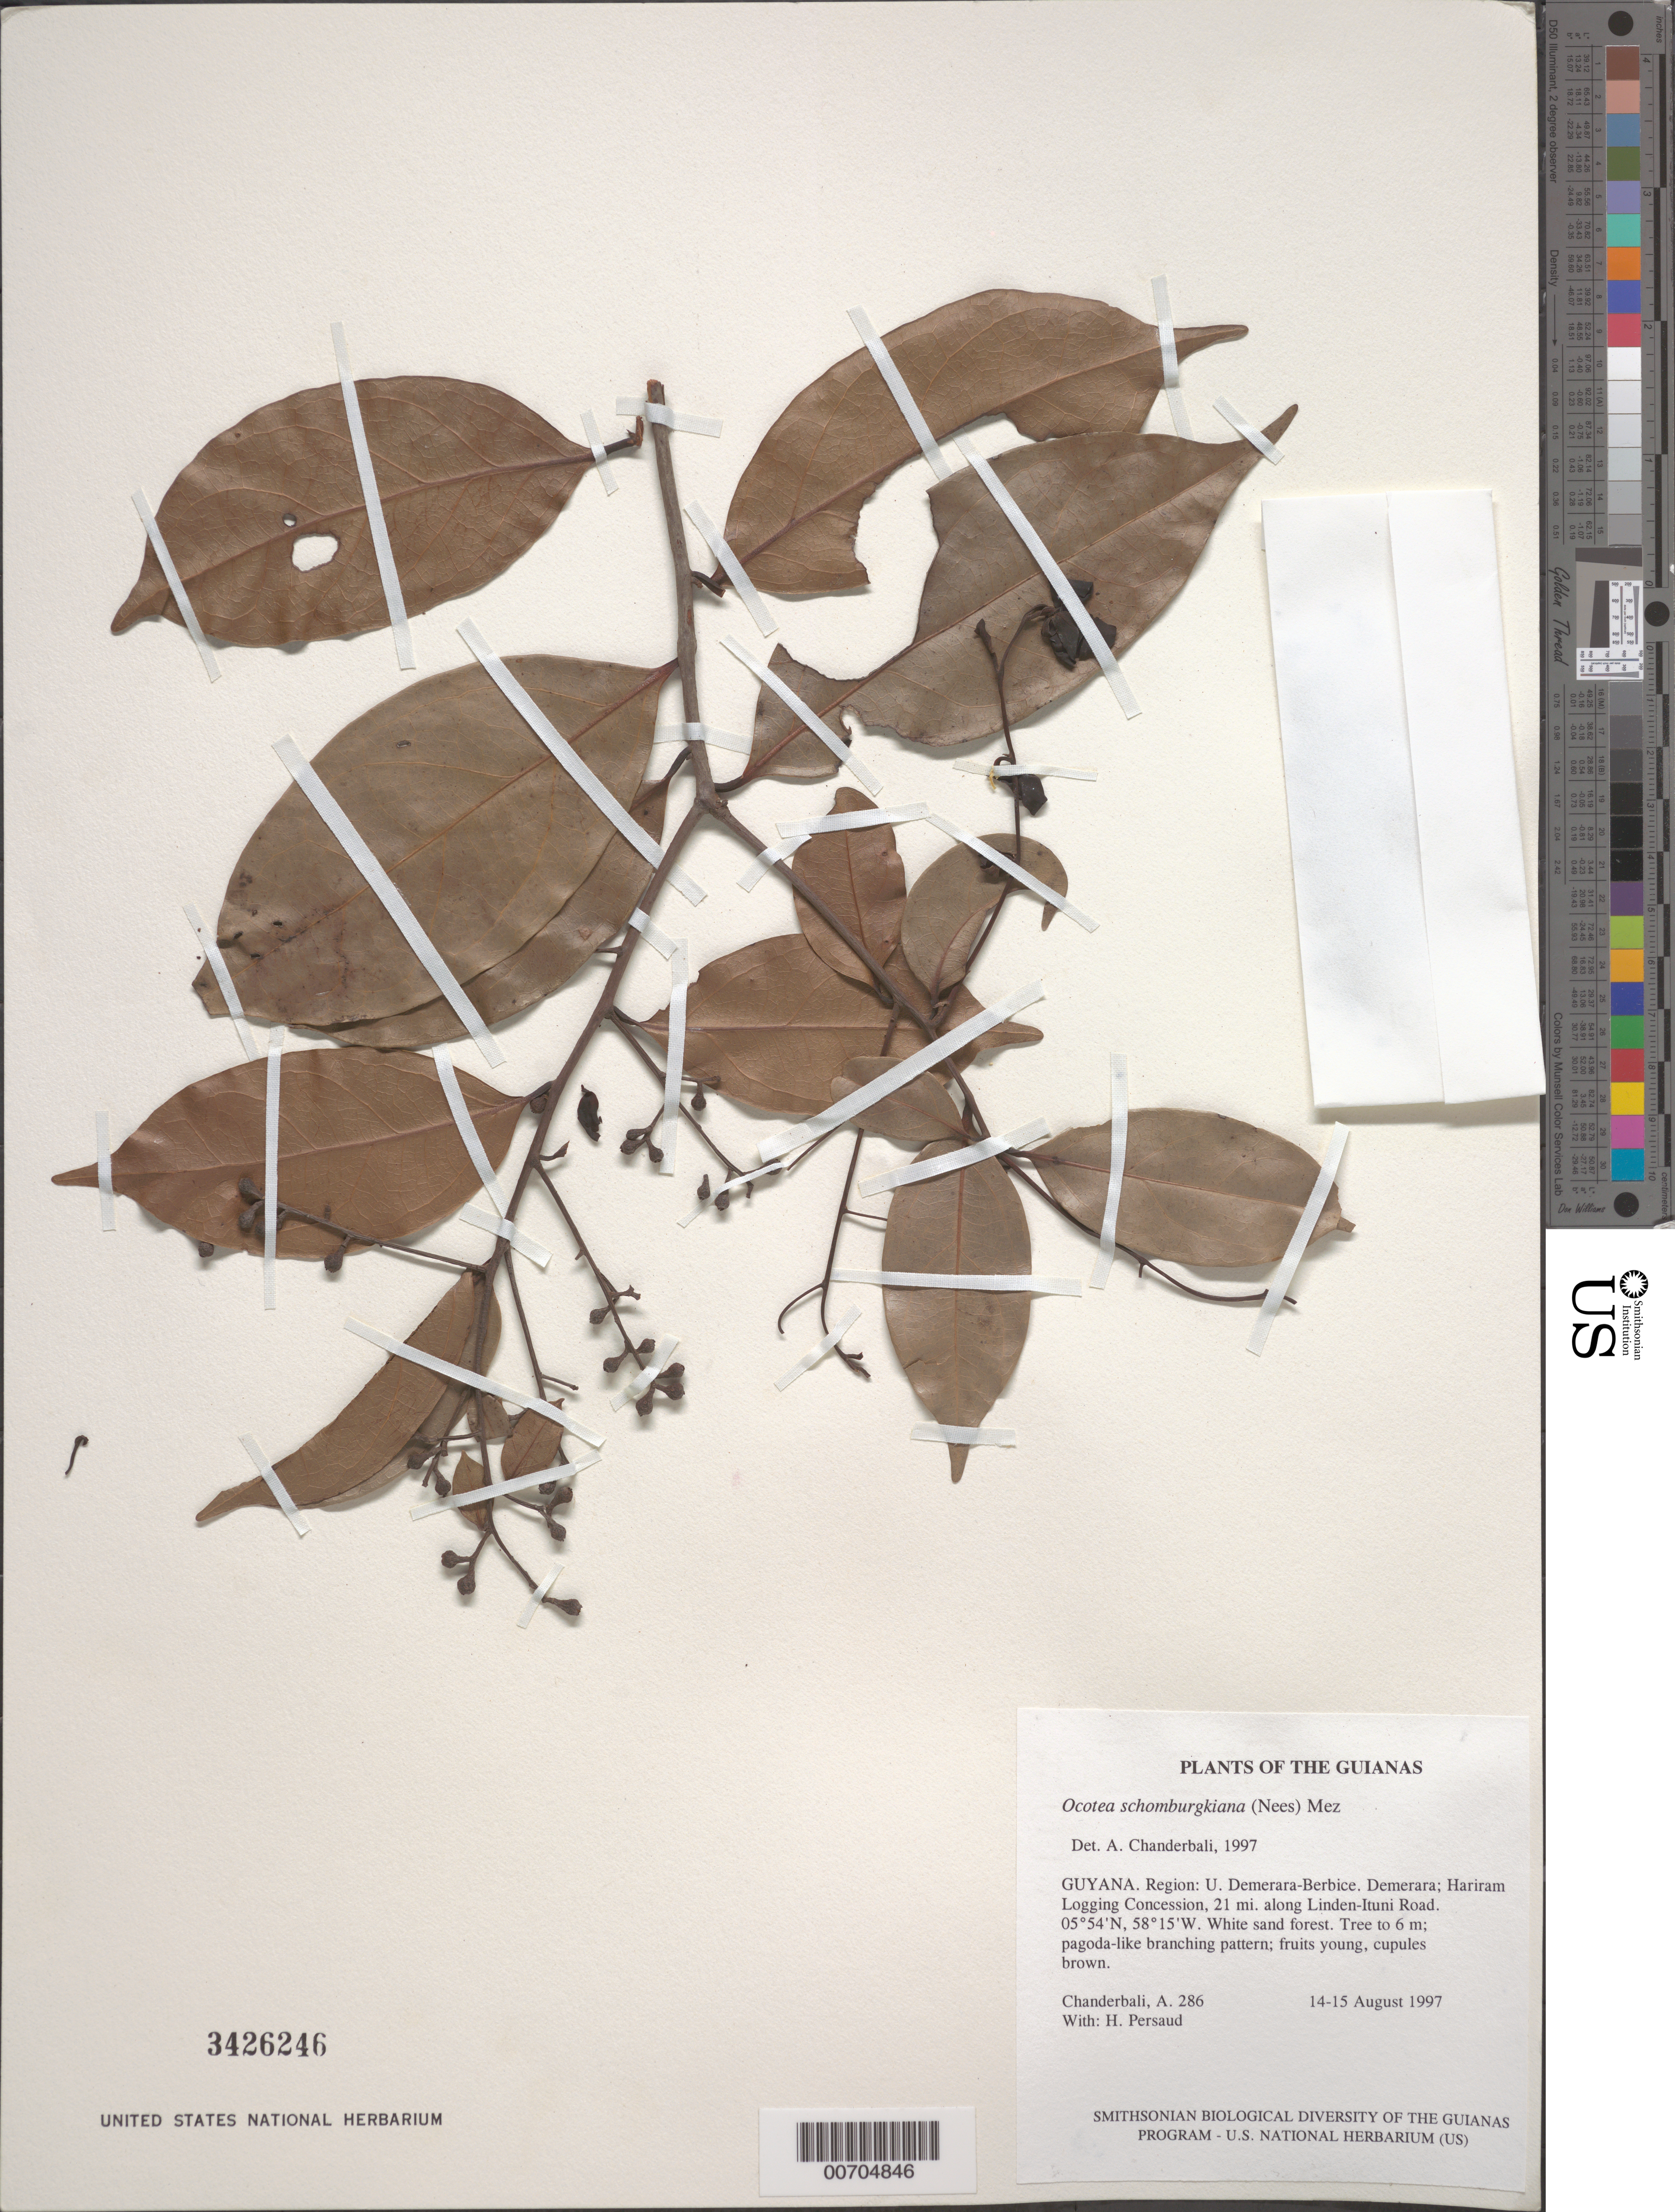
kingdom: Plantae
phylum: Tracheophyta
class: Magnoliopsida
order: Laurales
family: Lauraceae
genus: Ocotea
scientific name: Ocotea schomburgkiana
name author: (Nees) Mez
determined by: Chanderbali, Andre Shashi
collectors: A. S. Chanderbali & H. Persaud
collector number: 286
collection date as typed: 14-15 August 1997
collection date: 1997-08-14/1997-08-15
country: Guyana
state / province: U. Demerara-Berbice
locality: Demerara; Hariram Logging Concession, 21 mi. along Linden-Ituni Road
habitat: White sand forest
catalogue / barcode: US 3426246